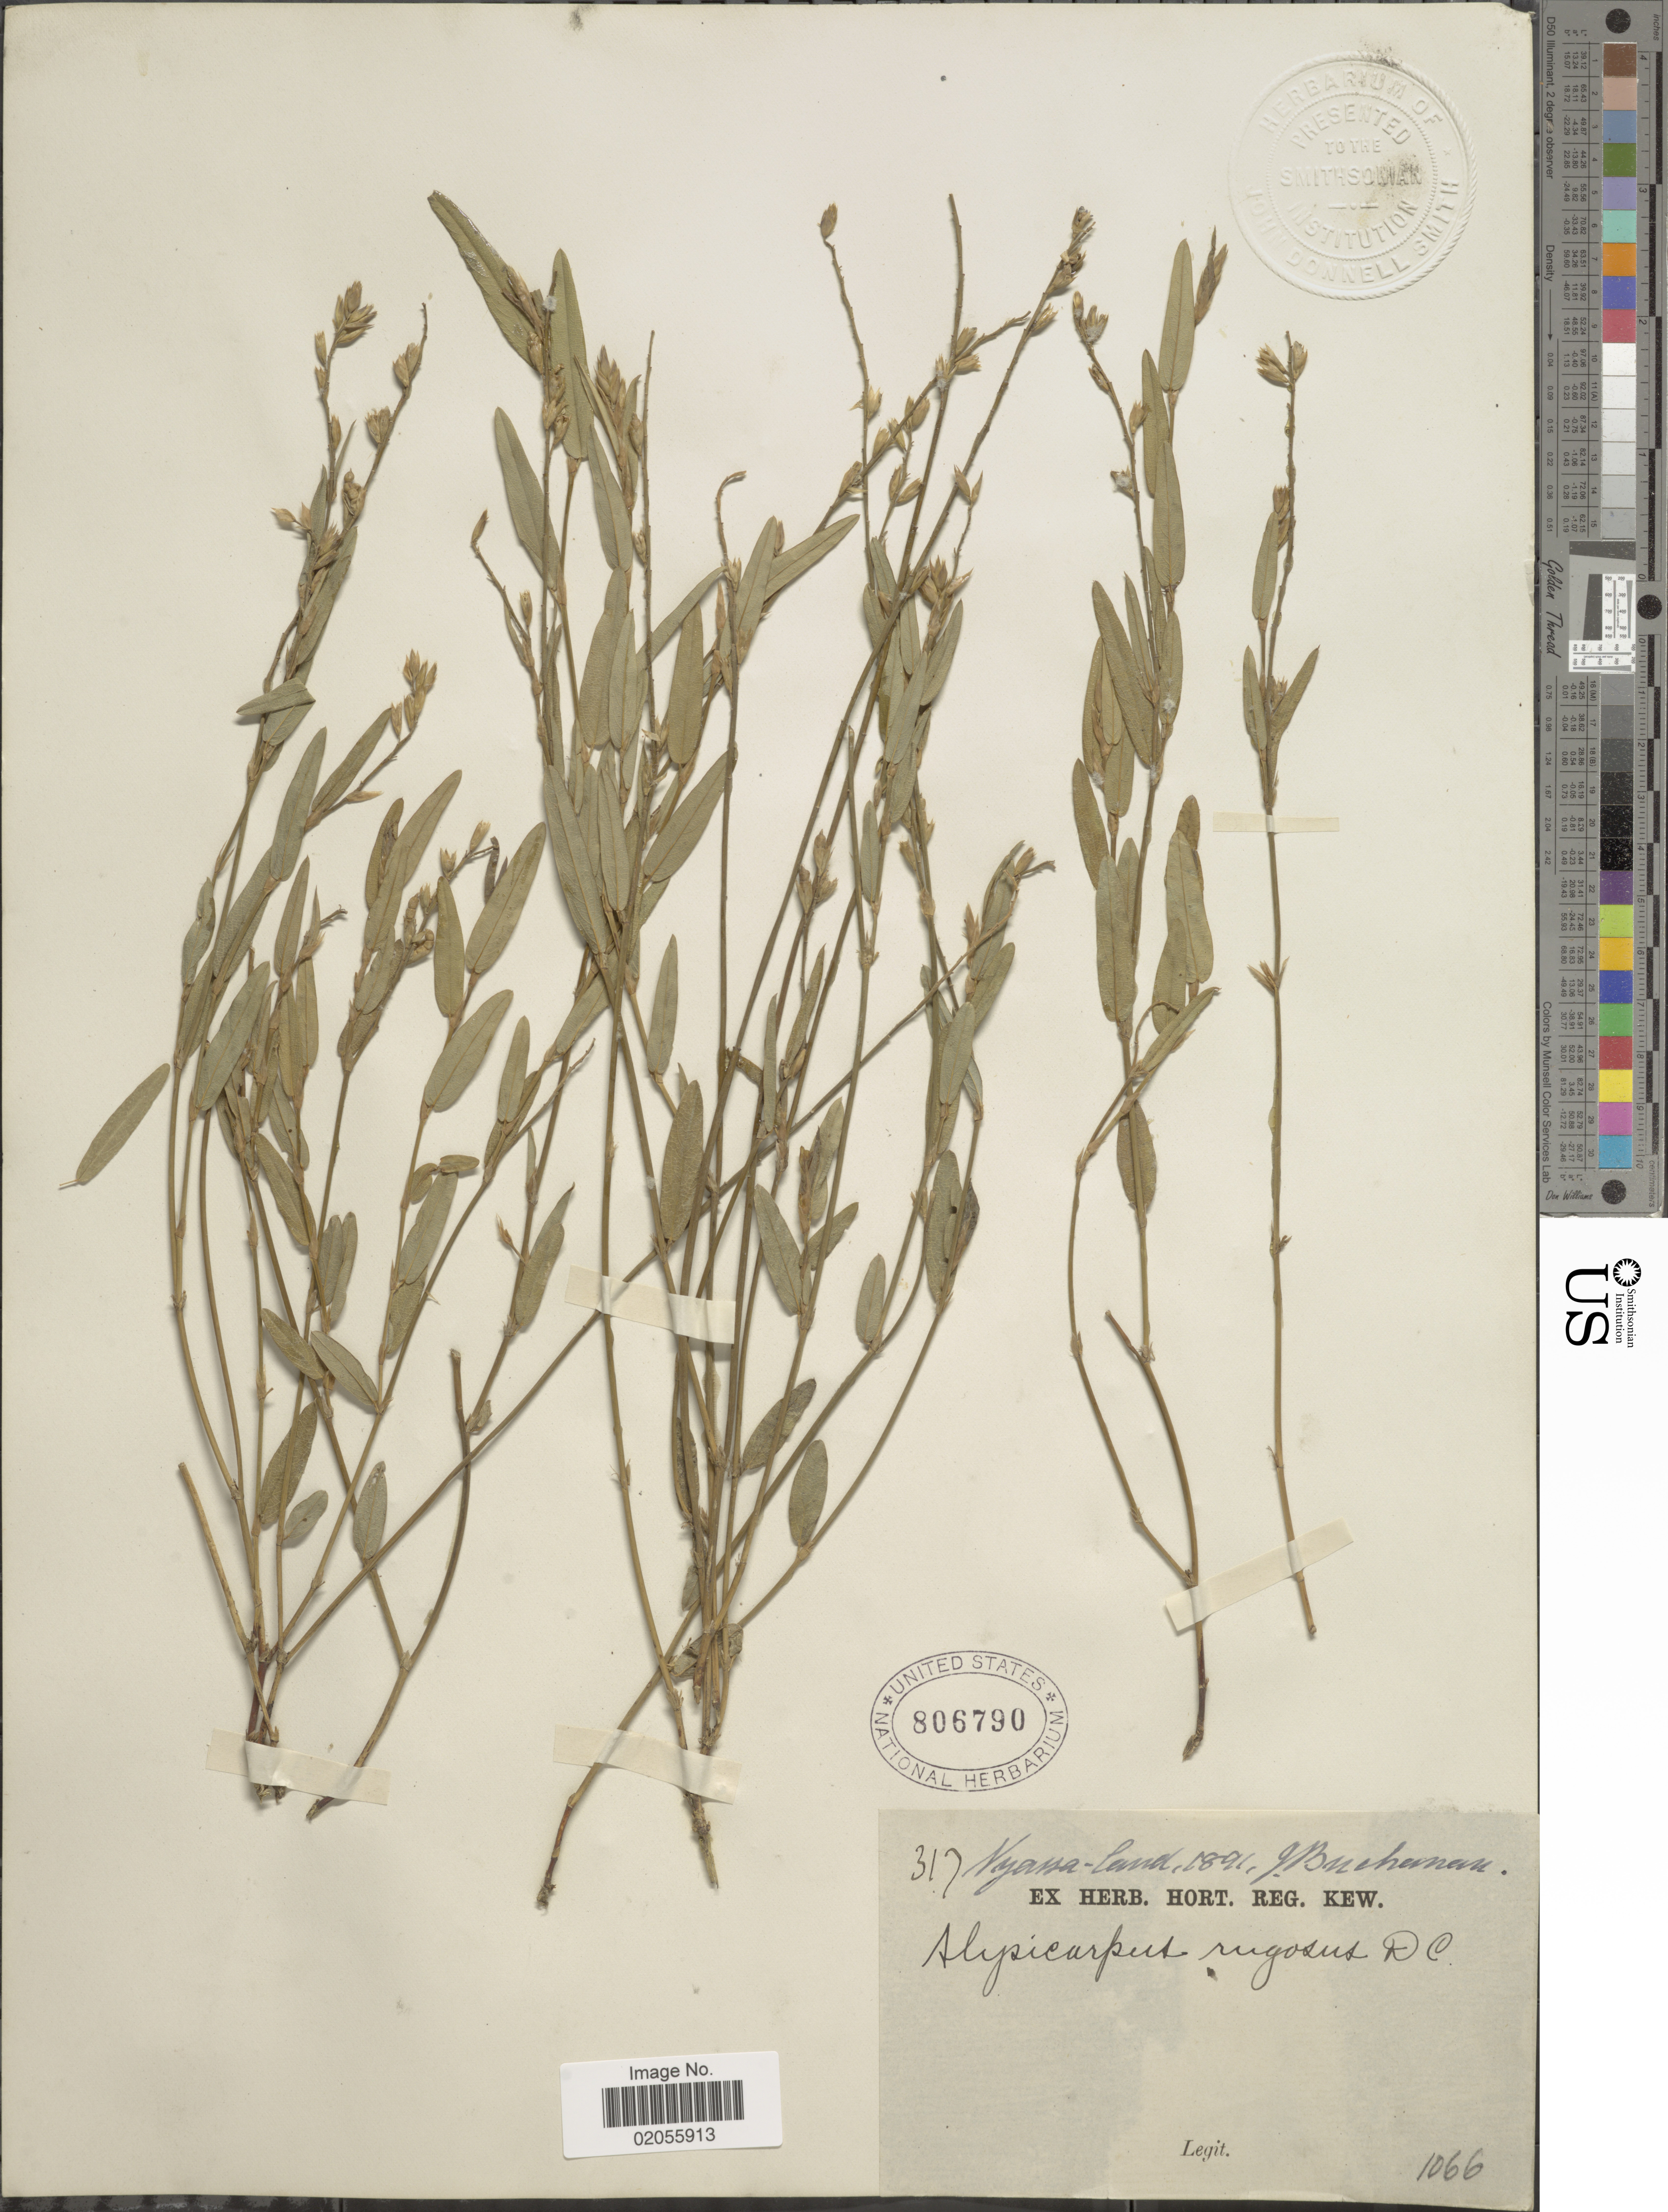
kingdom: Plantae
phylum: Tracheophyta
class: Magnoliopsida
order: Fabales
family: Fabaceae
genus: Alysicarpus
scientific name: Alysicarpus rugosus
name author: (Willd.) DC.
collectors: J. Buchanan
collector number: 317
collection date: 1891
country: Malawi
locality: Nyassa-land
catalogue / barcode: US 806790